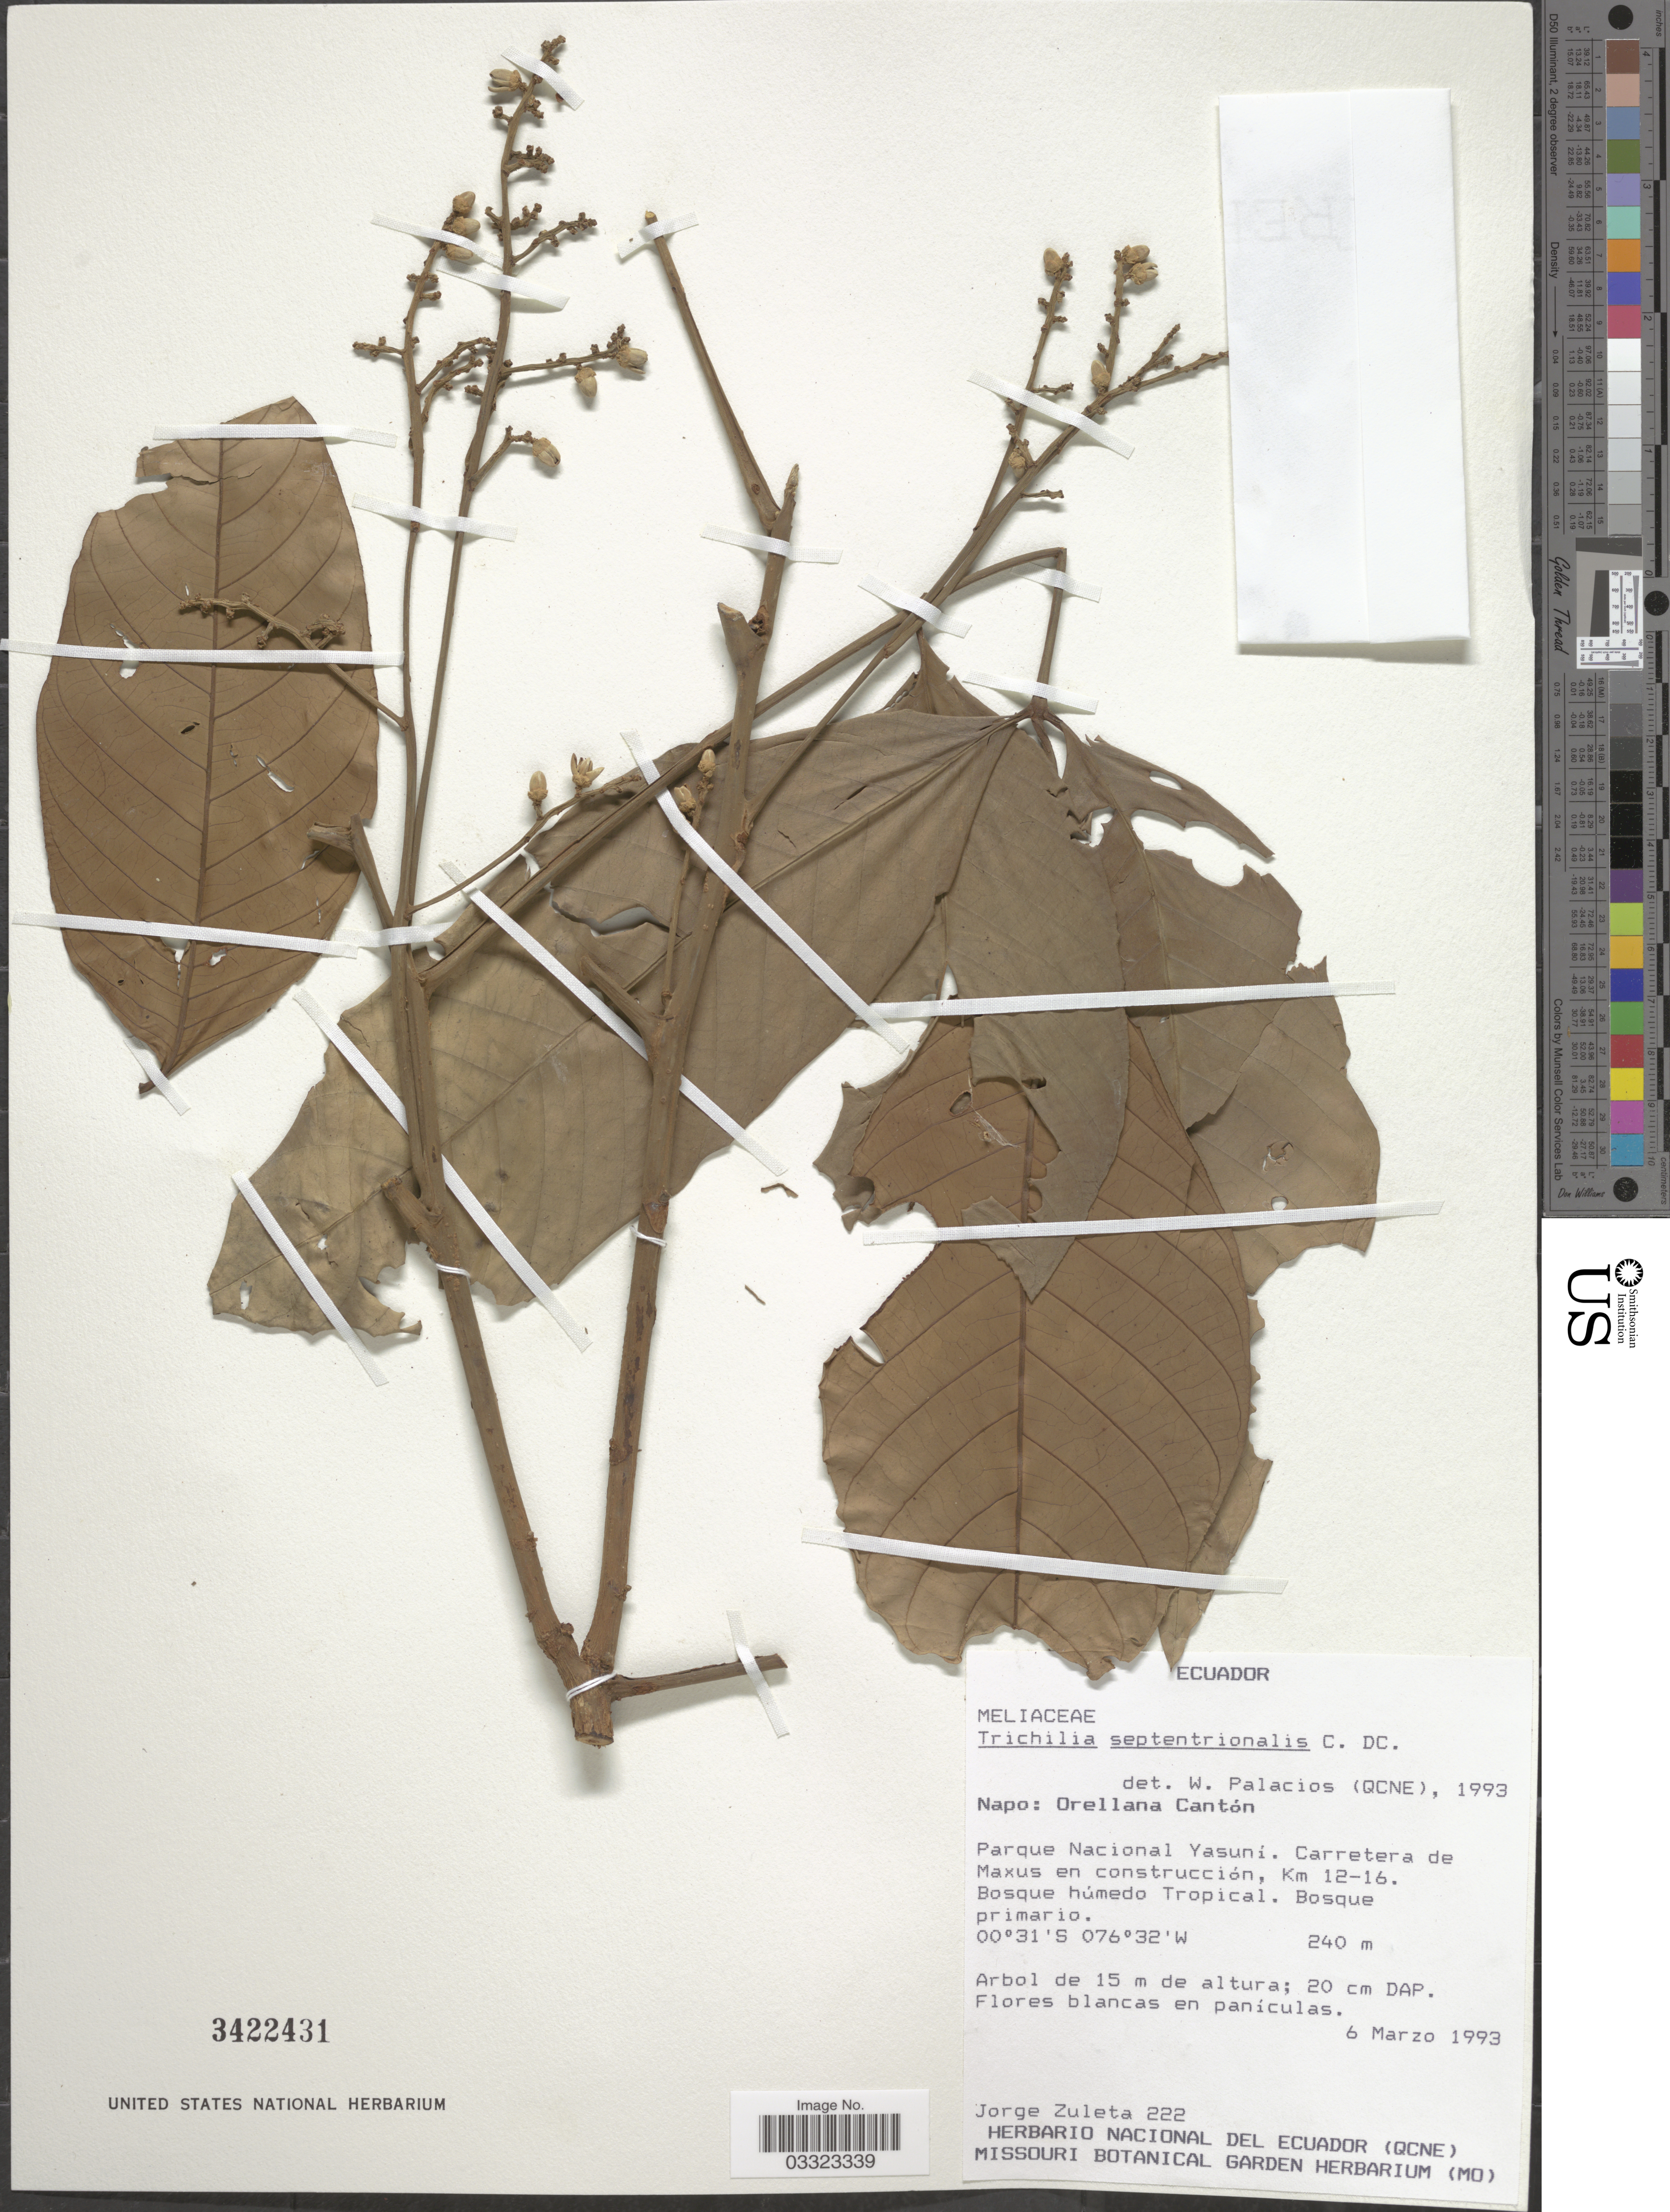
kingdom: Plantae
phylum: Tracheophyta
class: Magnoliopsida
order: Sapindales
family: Meliaceae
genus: Trichilia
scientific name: Trichilia septentrionalis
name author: C. DC.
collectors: J. Zuleta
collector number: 222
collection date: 1993-03-06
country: Ecuador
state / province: Napo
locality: Orellana Cantón, Parque Nacional Yasuní. Carretera de Maxus en construcción, Km 12-16.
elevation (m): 240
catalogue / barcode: US 3422431